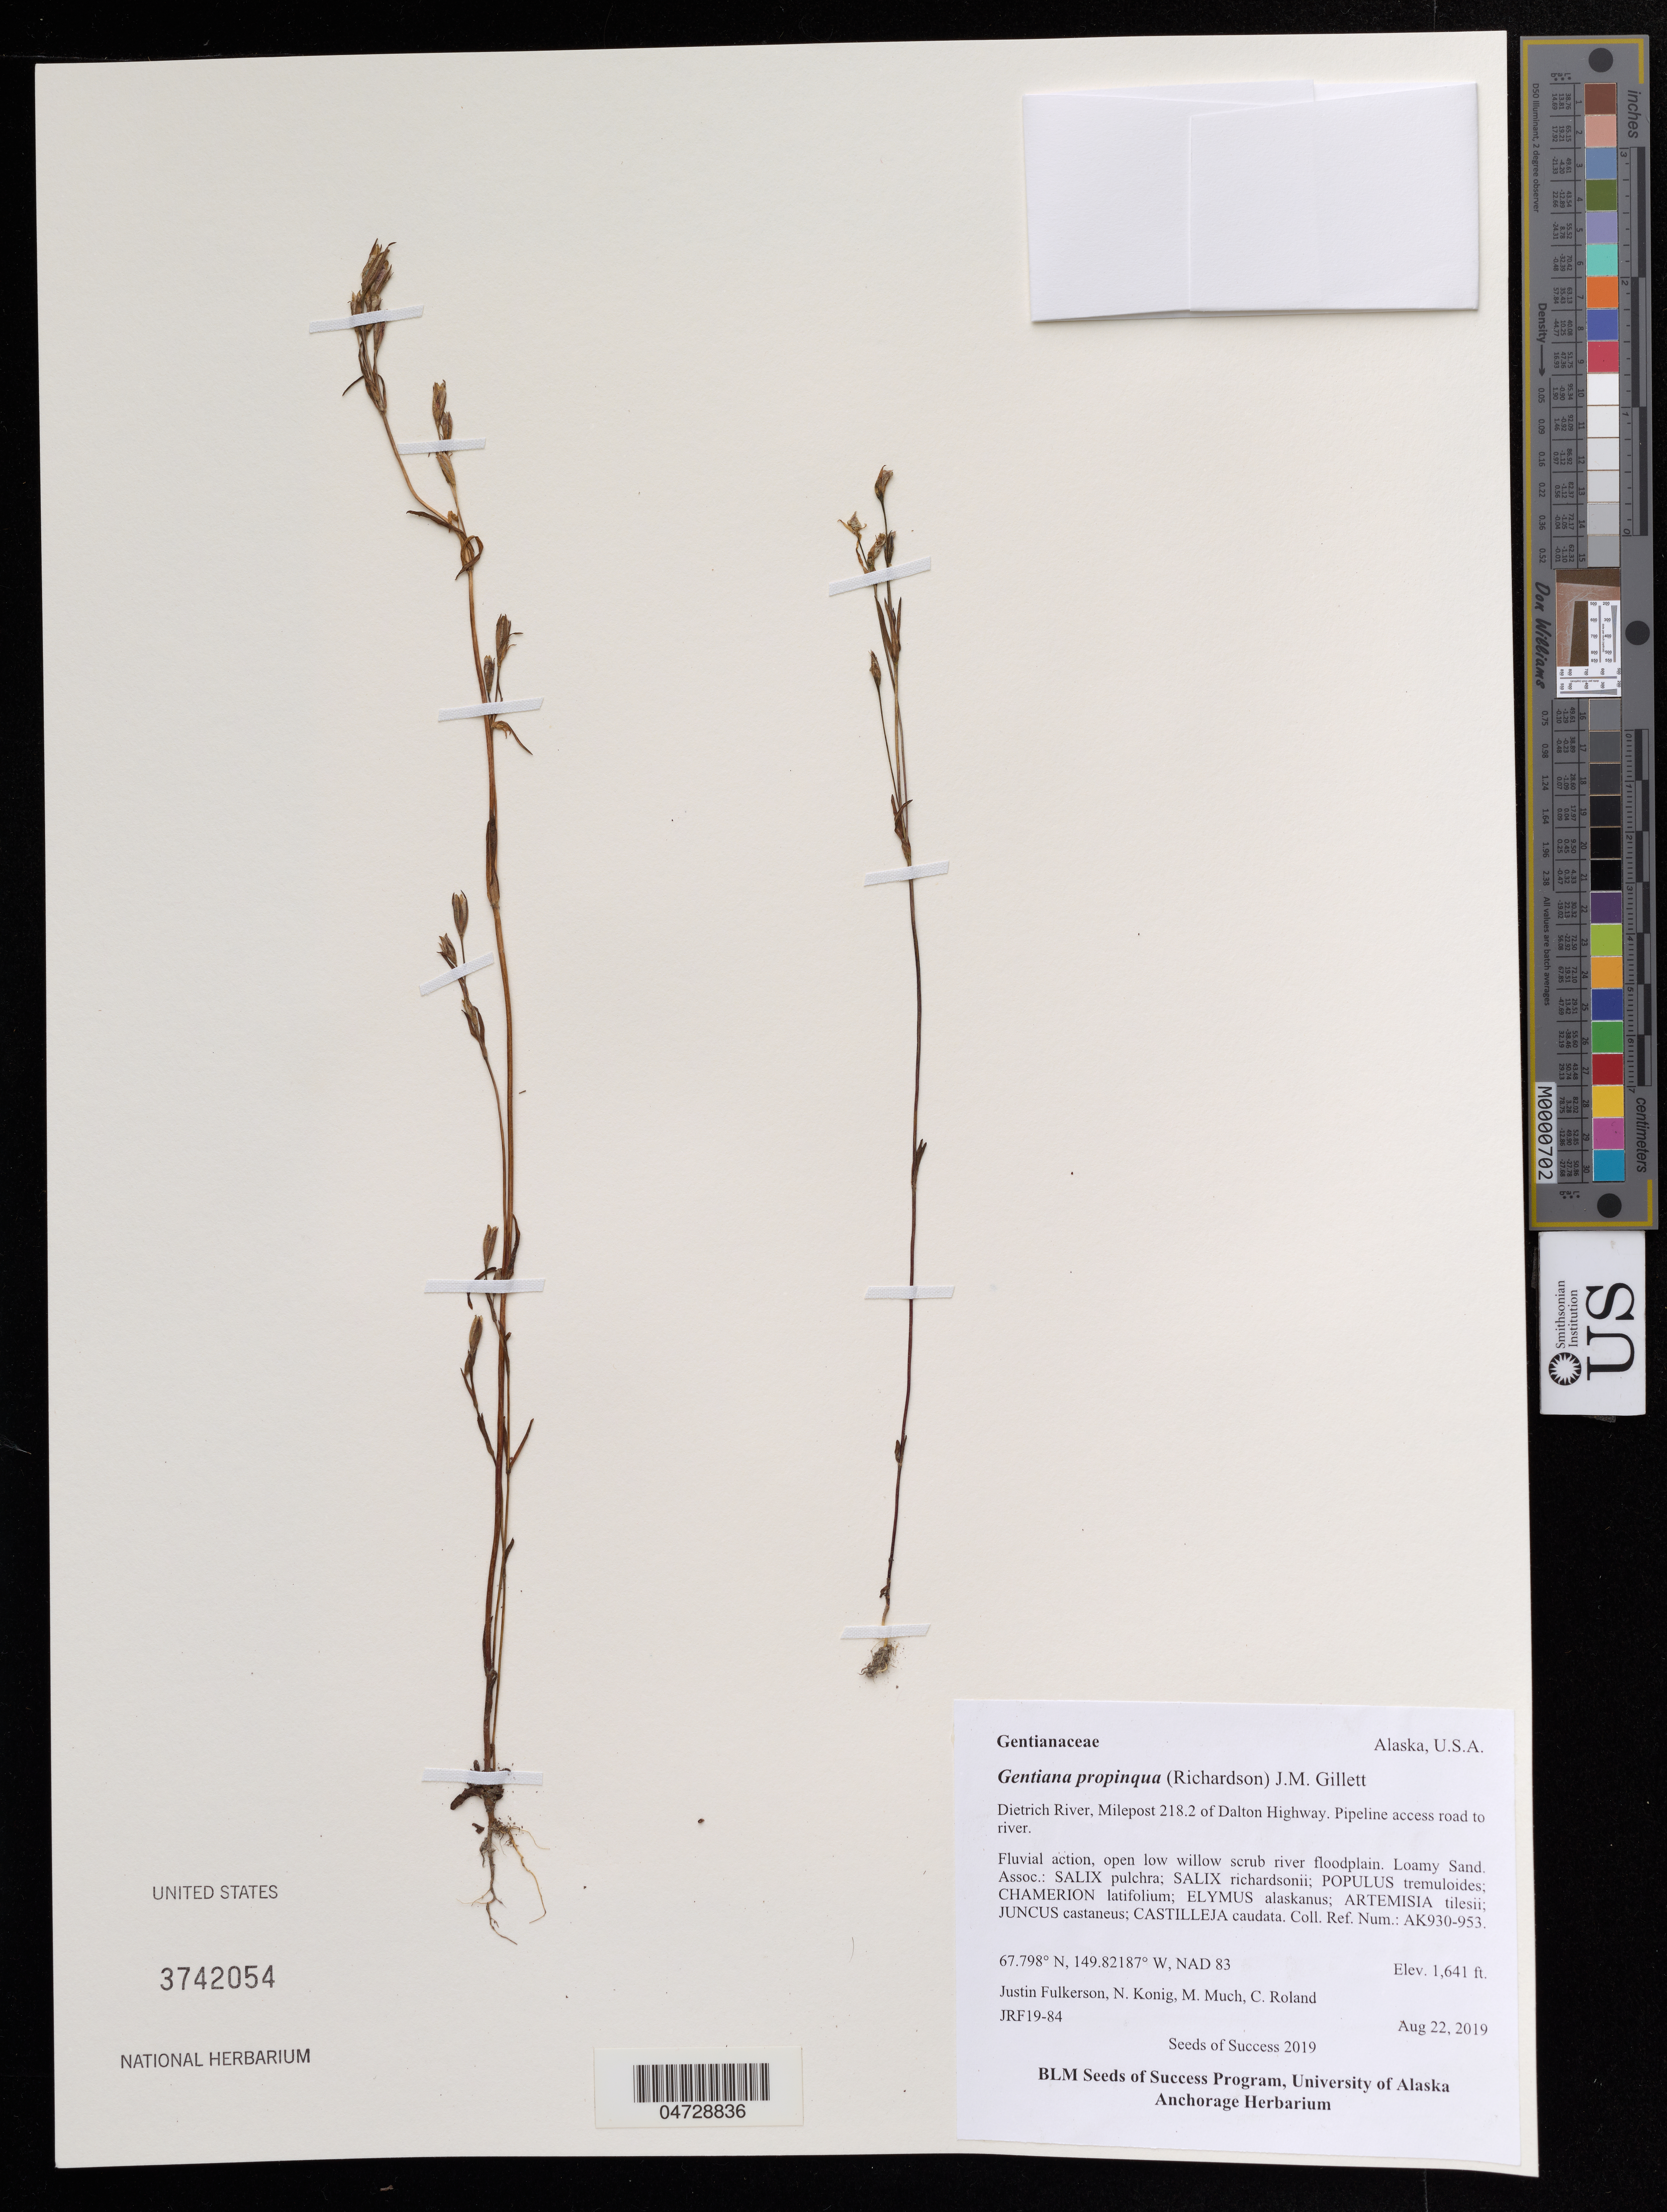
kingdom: Plantae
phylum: Tracheophyta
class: Magnoliopsida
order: Gentianales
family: Gentianaceae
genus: Gentiana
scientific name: Gentiana propinqua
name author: Richards.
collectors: J. Fulkerson, N. Konig & C. Roland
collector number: JRF19-84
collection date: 2019-08-22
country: United States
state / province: Alaska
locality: Dietrich River, Milepost 218.2 of Dalton Highway, Pipeline acces road to river.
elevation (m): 500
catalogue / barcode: US 3742054